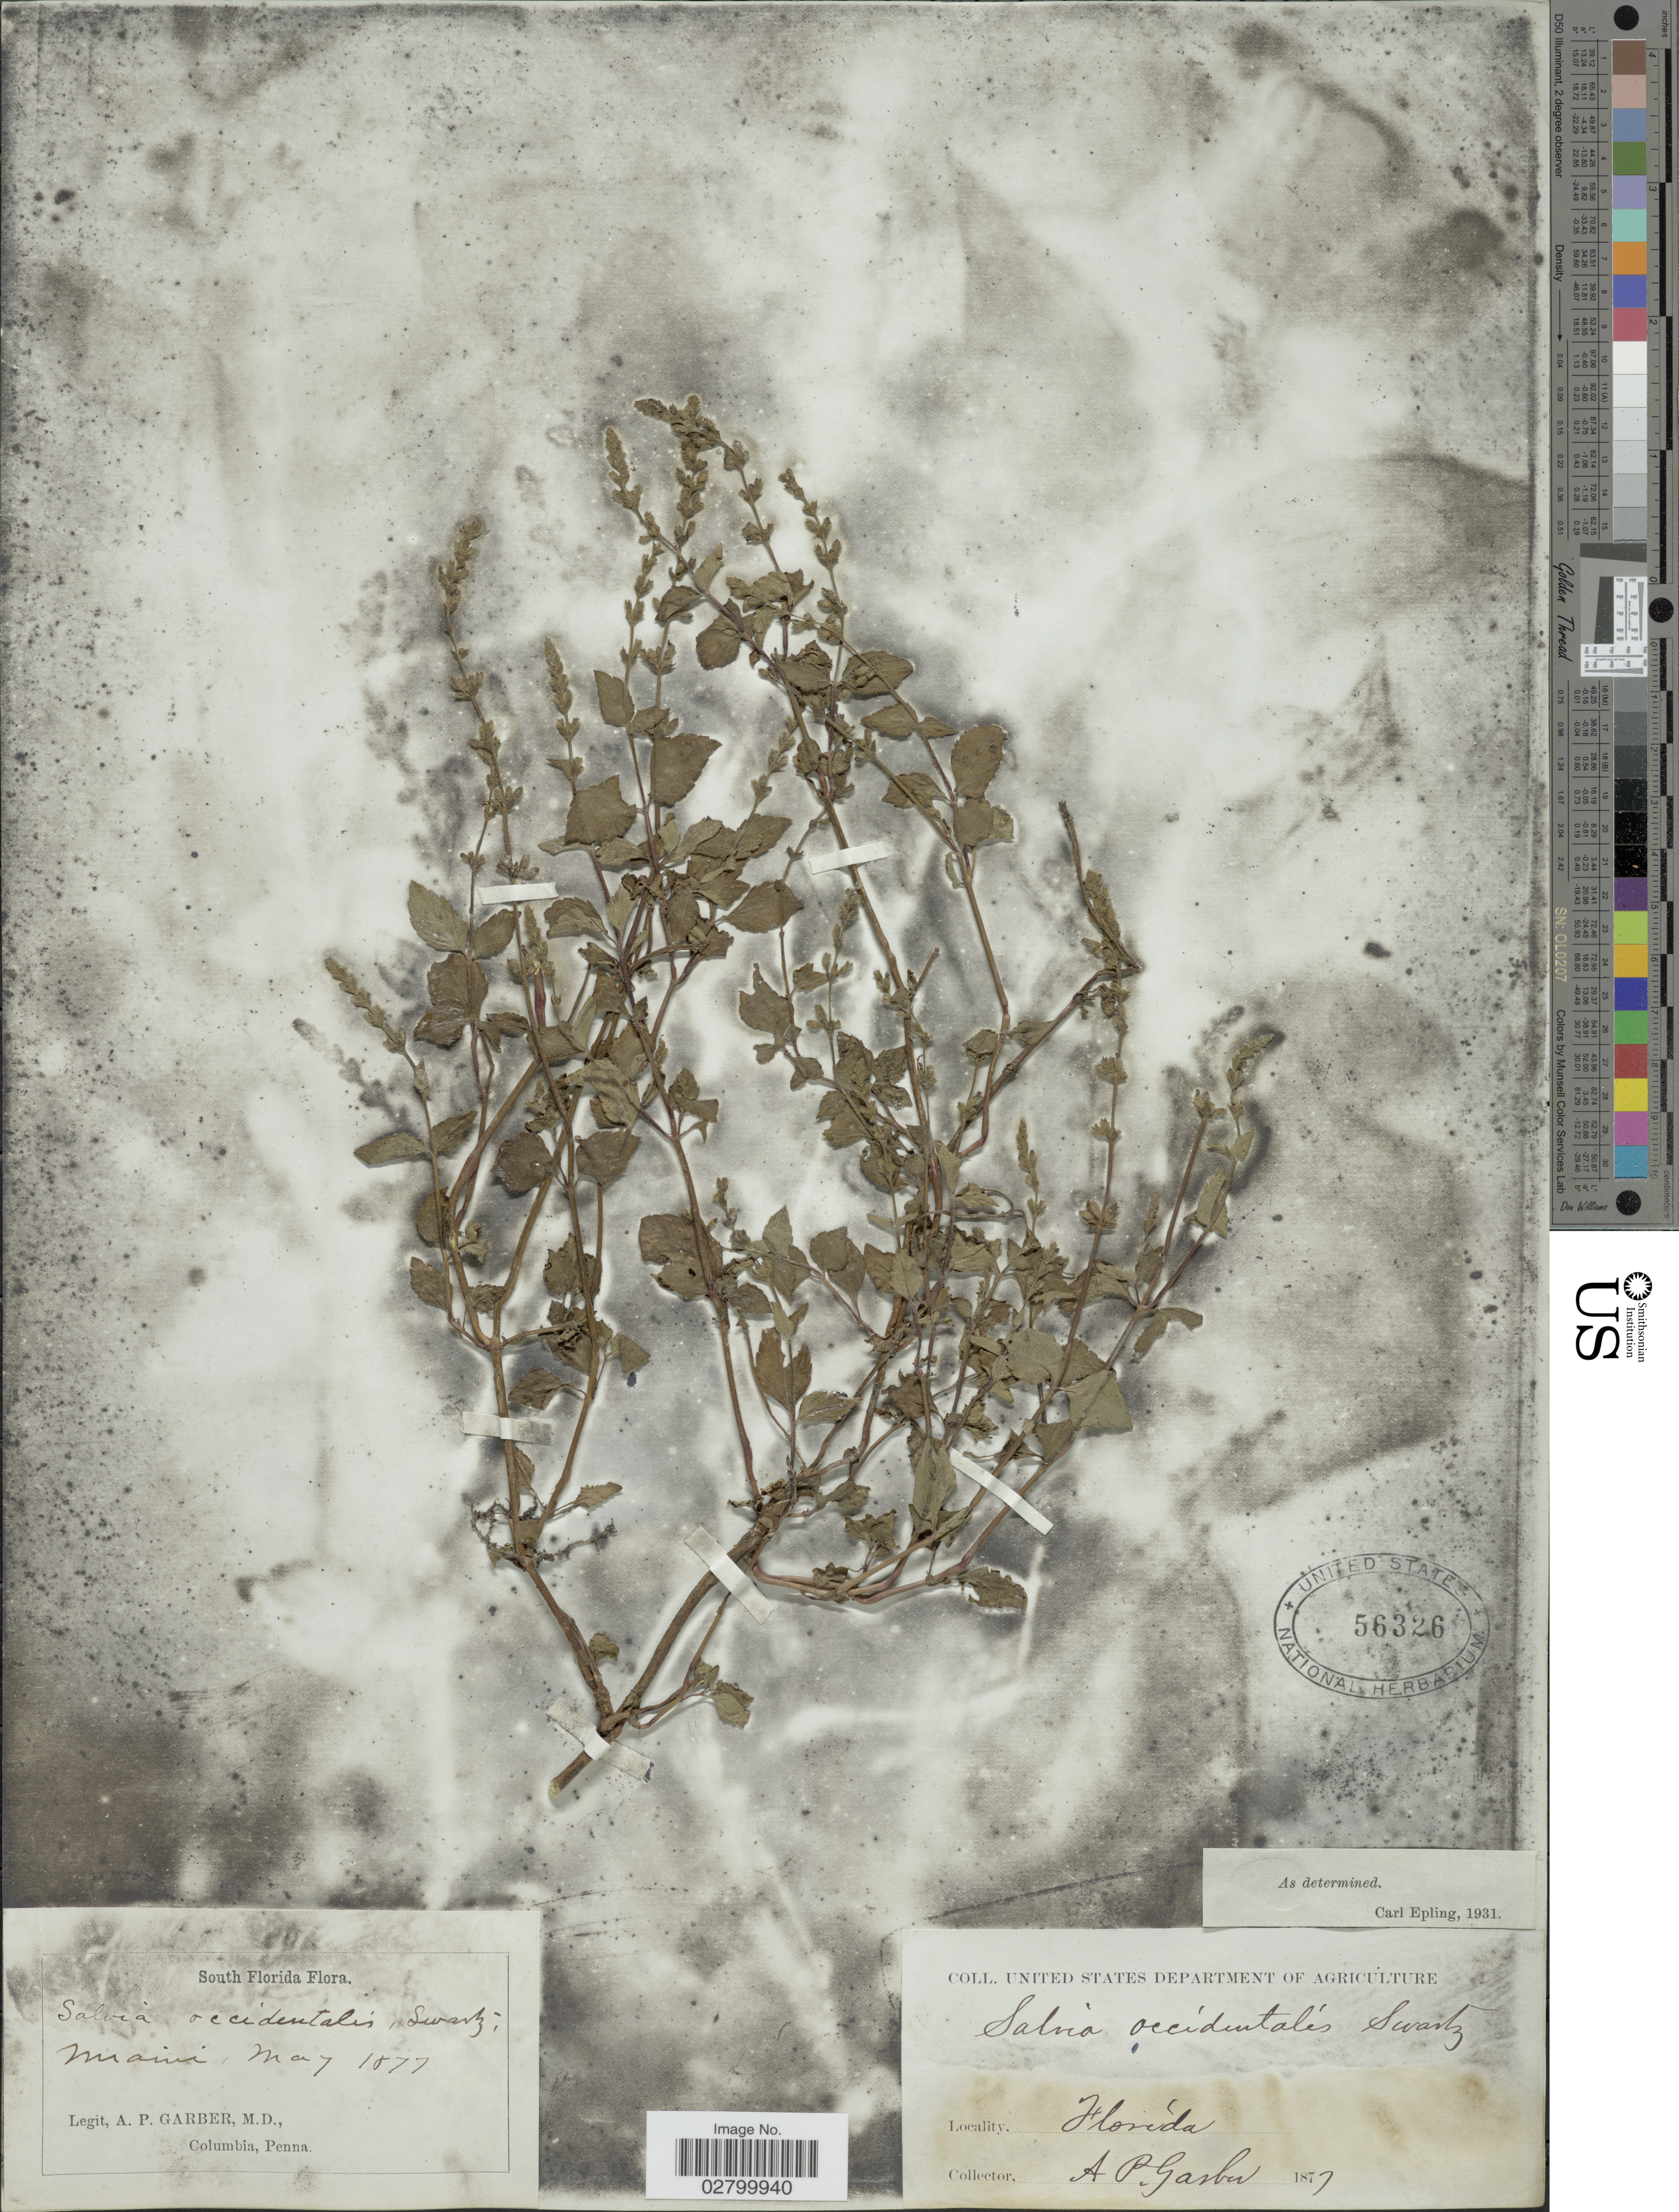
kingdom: Plantae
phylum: Tracheophyta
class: Magnoliopsida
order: Lamiales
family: Lamiaceae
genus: Salvia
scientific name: Salvia occidentalis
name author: Sw.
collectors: A. P. Garber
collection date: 1877-05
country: United States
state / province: Florida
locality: South Florida. Miami.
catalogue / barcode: US 56326